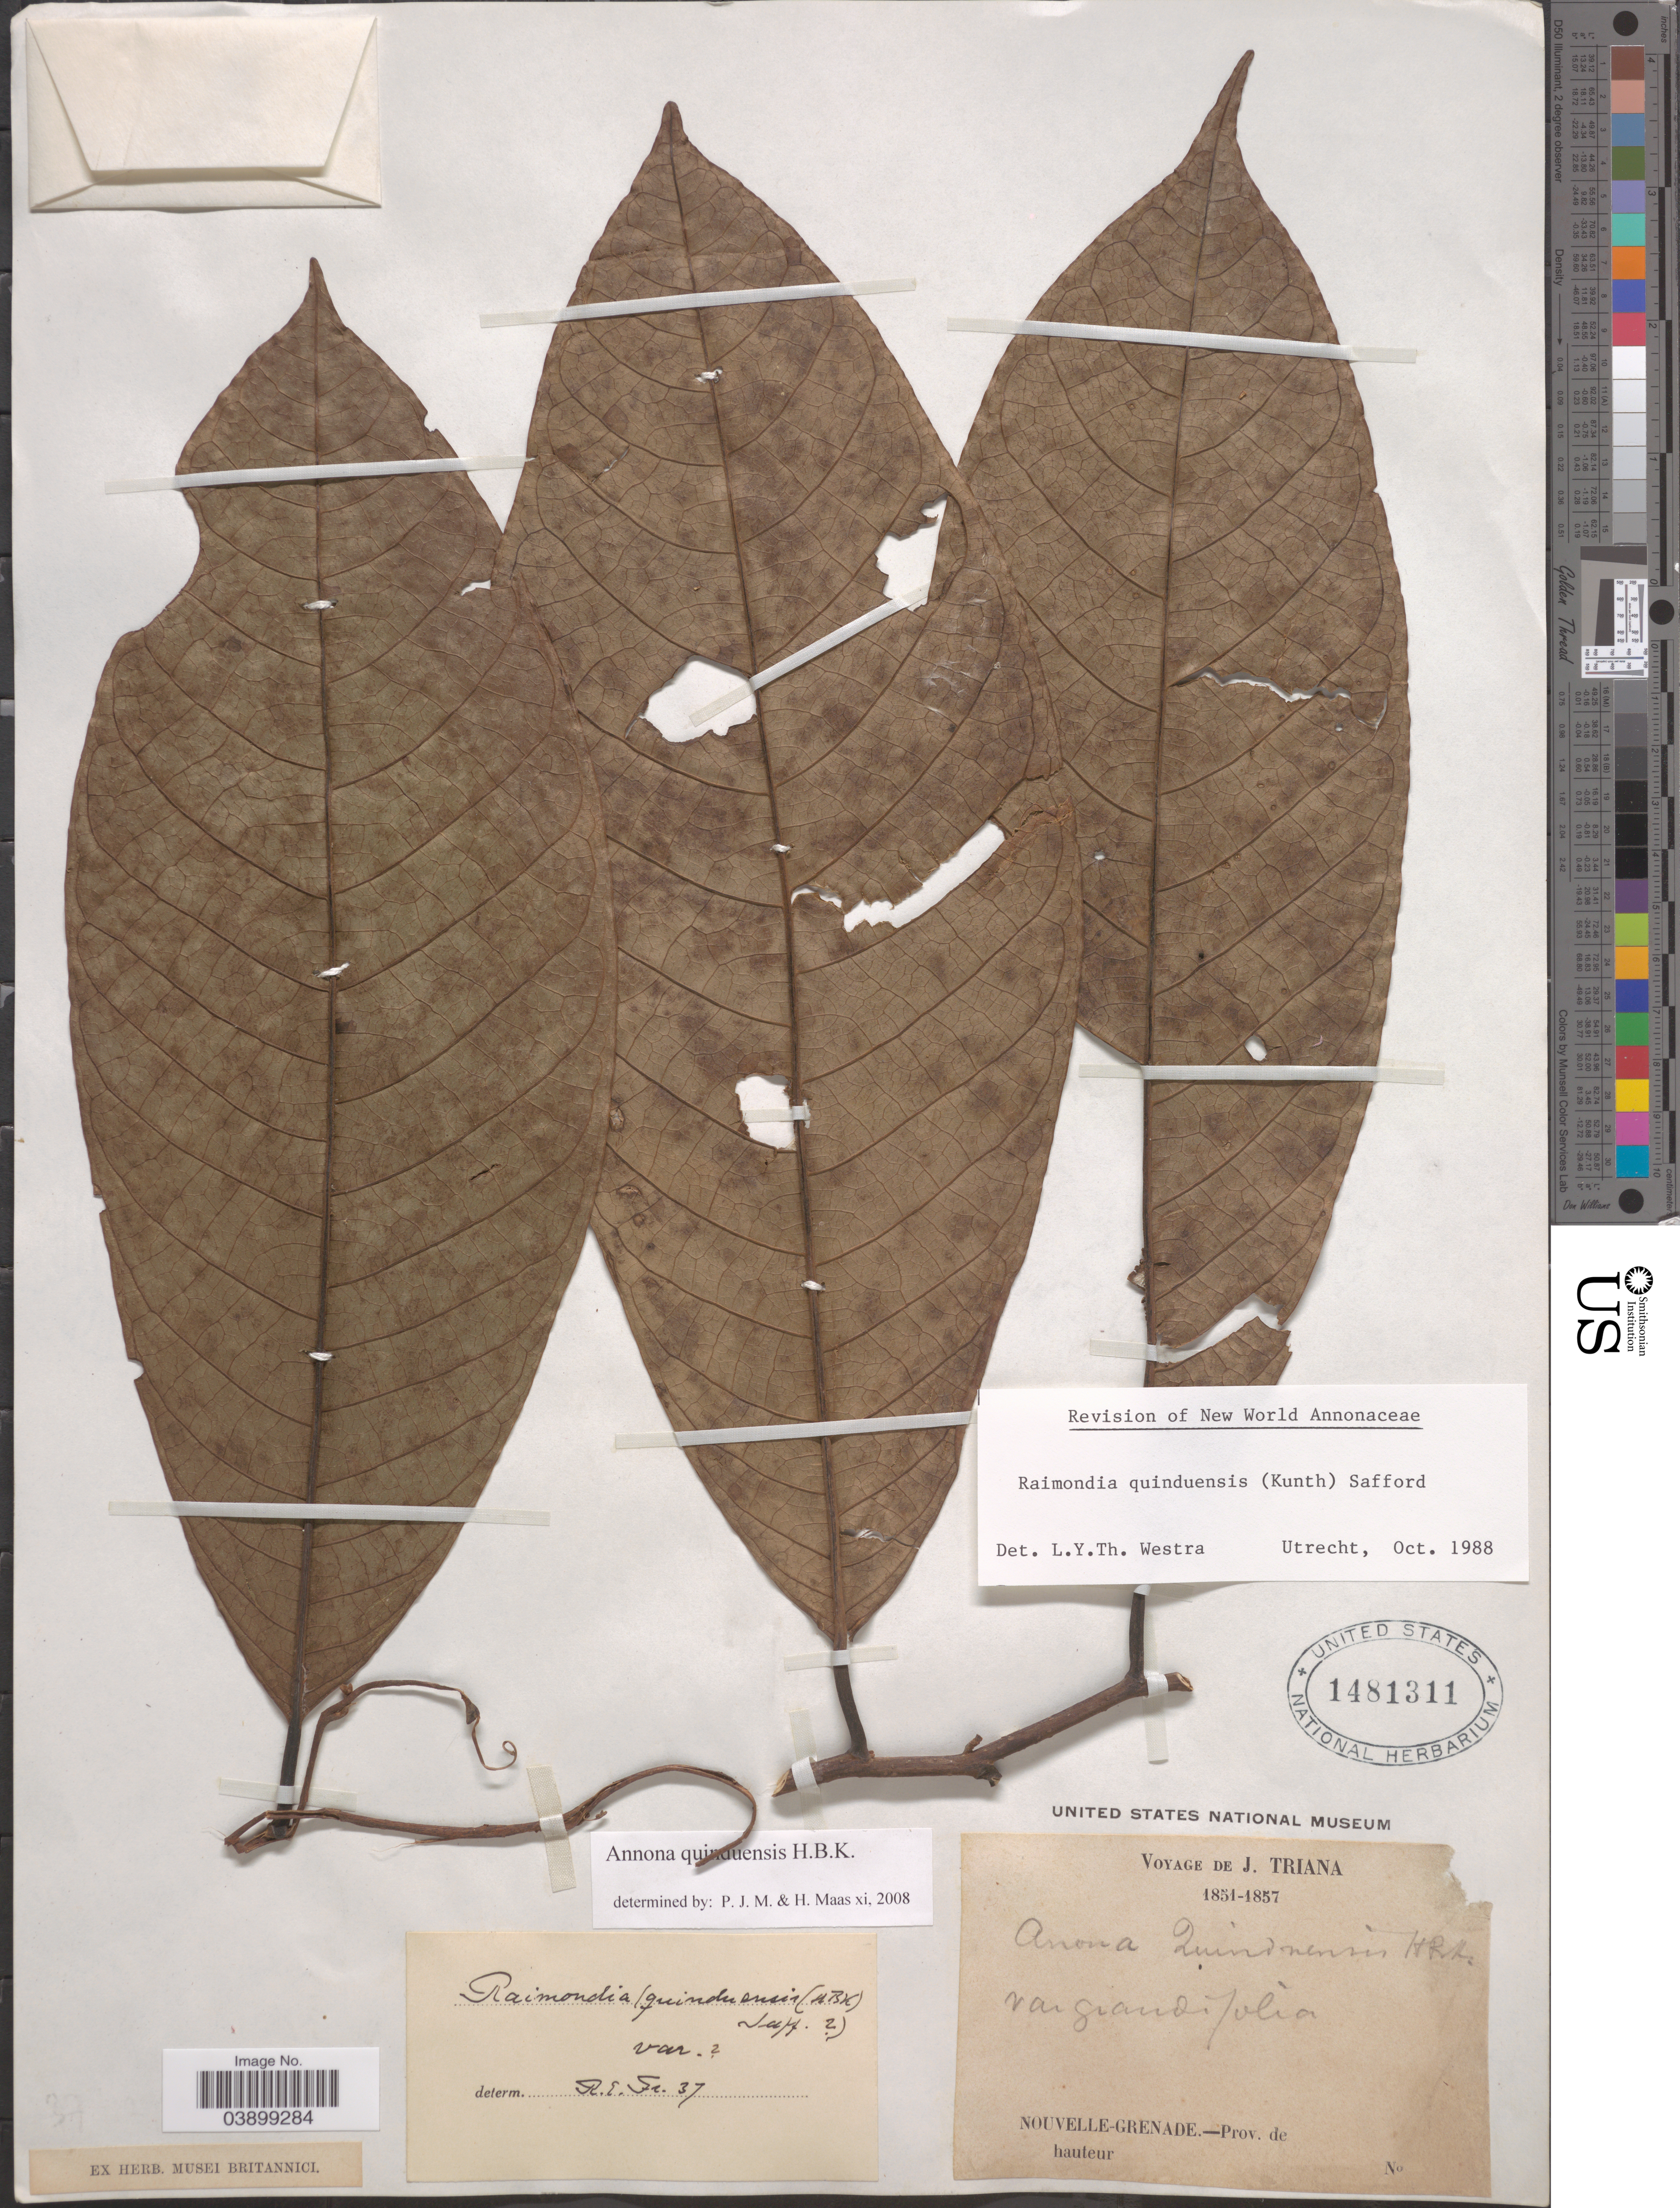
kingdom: Plantae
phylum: Tracheophyta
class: Magnoliopsida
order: Magnoliales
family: Annonaceae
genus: Annona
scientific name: Annona quinduensis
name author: Kunth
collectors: J. Triana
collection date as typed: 1857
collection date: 1851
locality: Nouvelle-Grenade.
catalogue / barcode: US 1481311